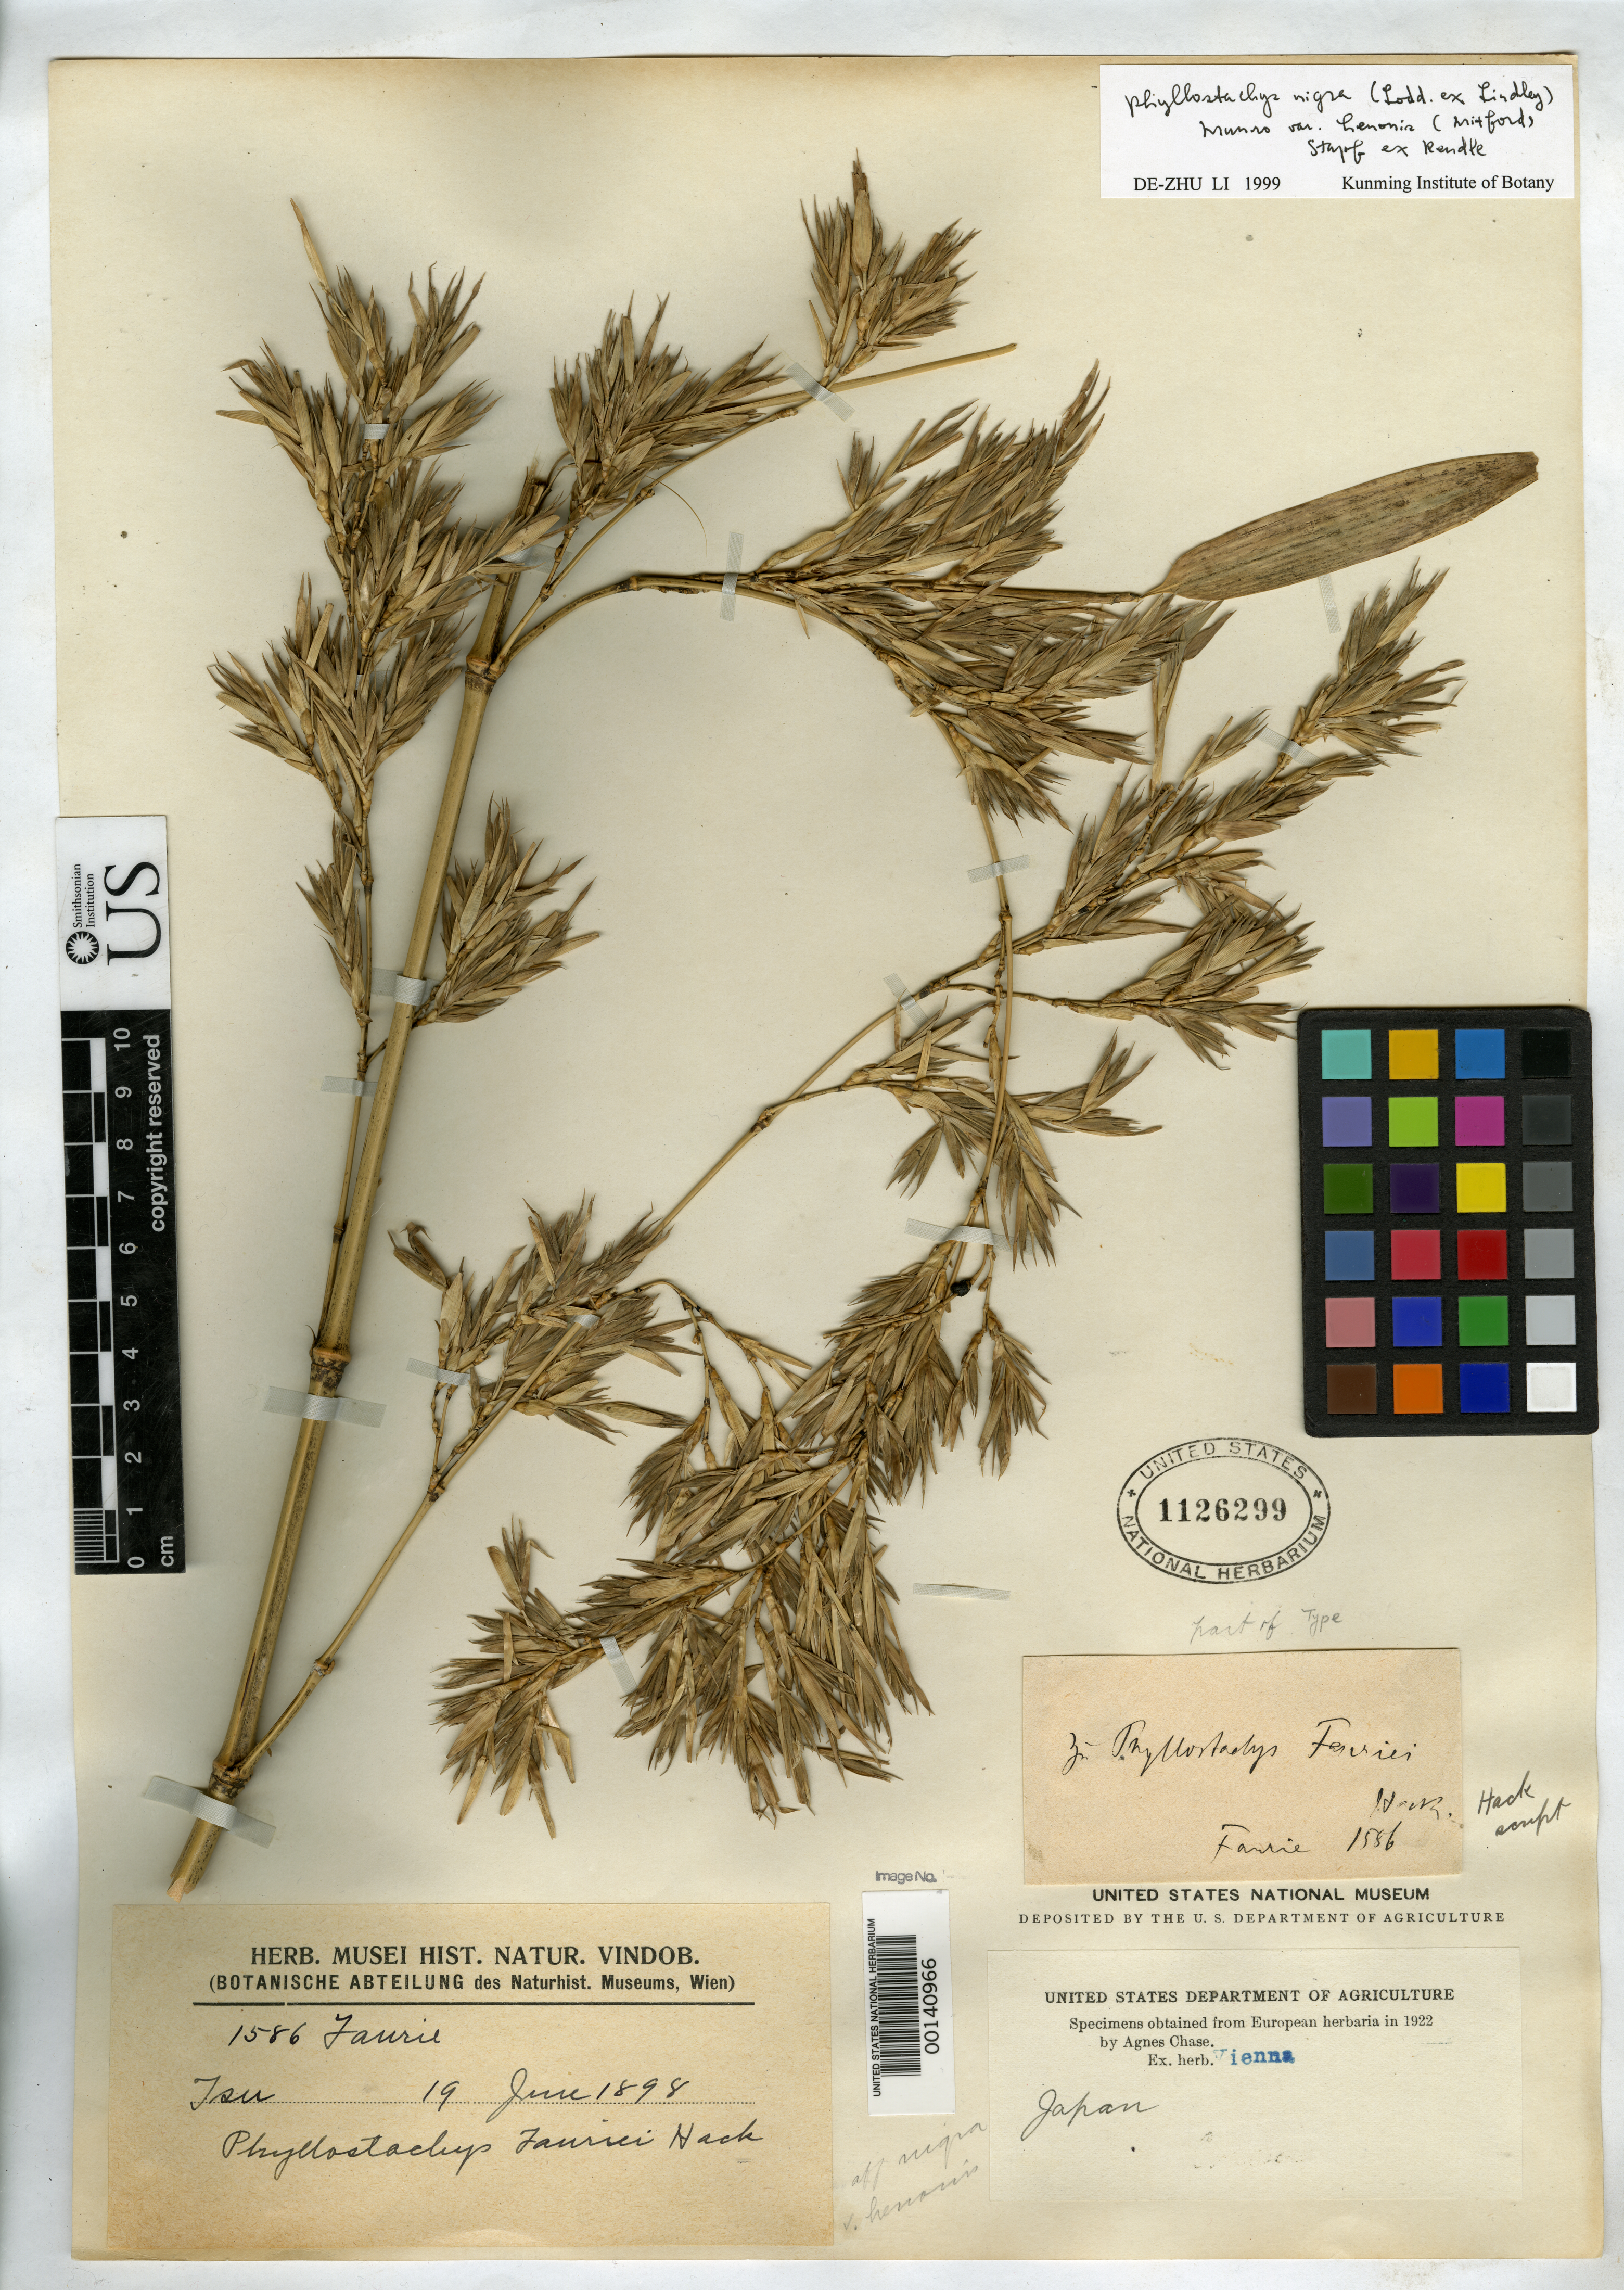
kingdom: Plantae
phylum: Tracheophyta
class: Liliopsida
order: Poales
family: Poaceae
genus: Phyllostachys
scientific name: Phyllostachys fauriei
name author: Hack.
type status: Isotype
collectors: U. Faurie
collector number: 1586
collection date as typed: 19 Jun 1898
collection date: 1898-06-19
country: Japan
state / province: Mie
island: Honshu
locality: Tsu.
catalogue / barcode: US 1126299